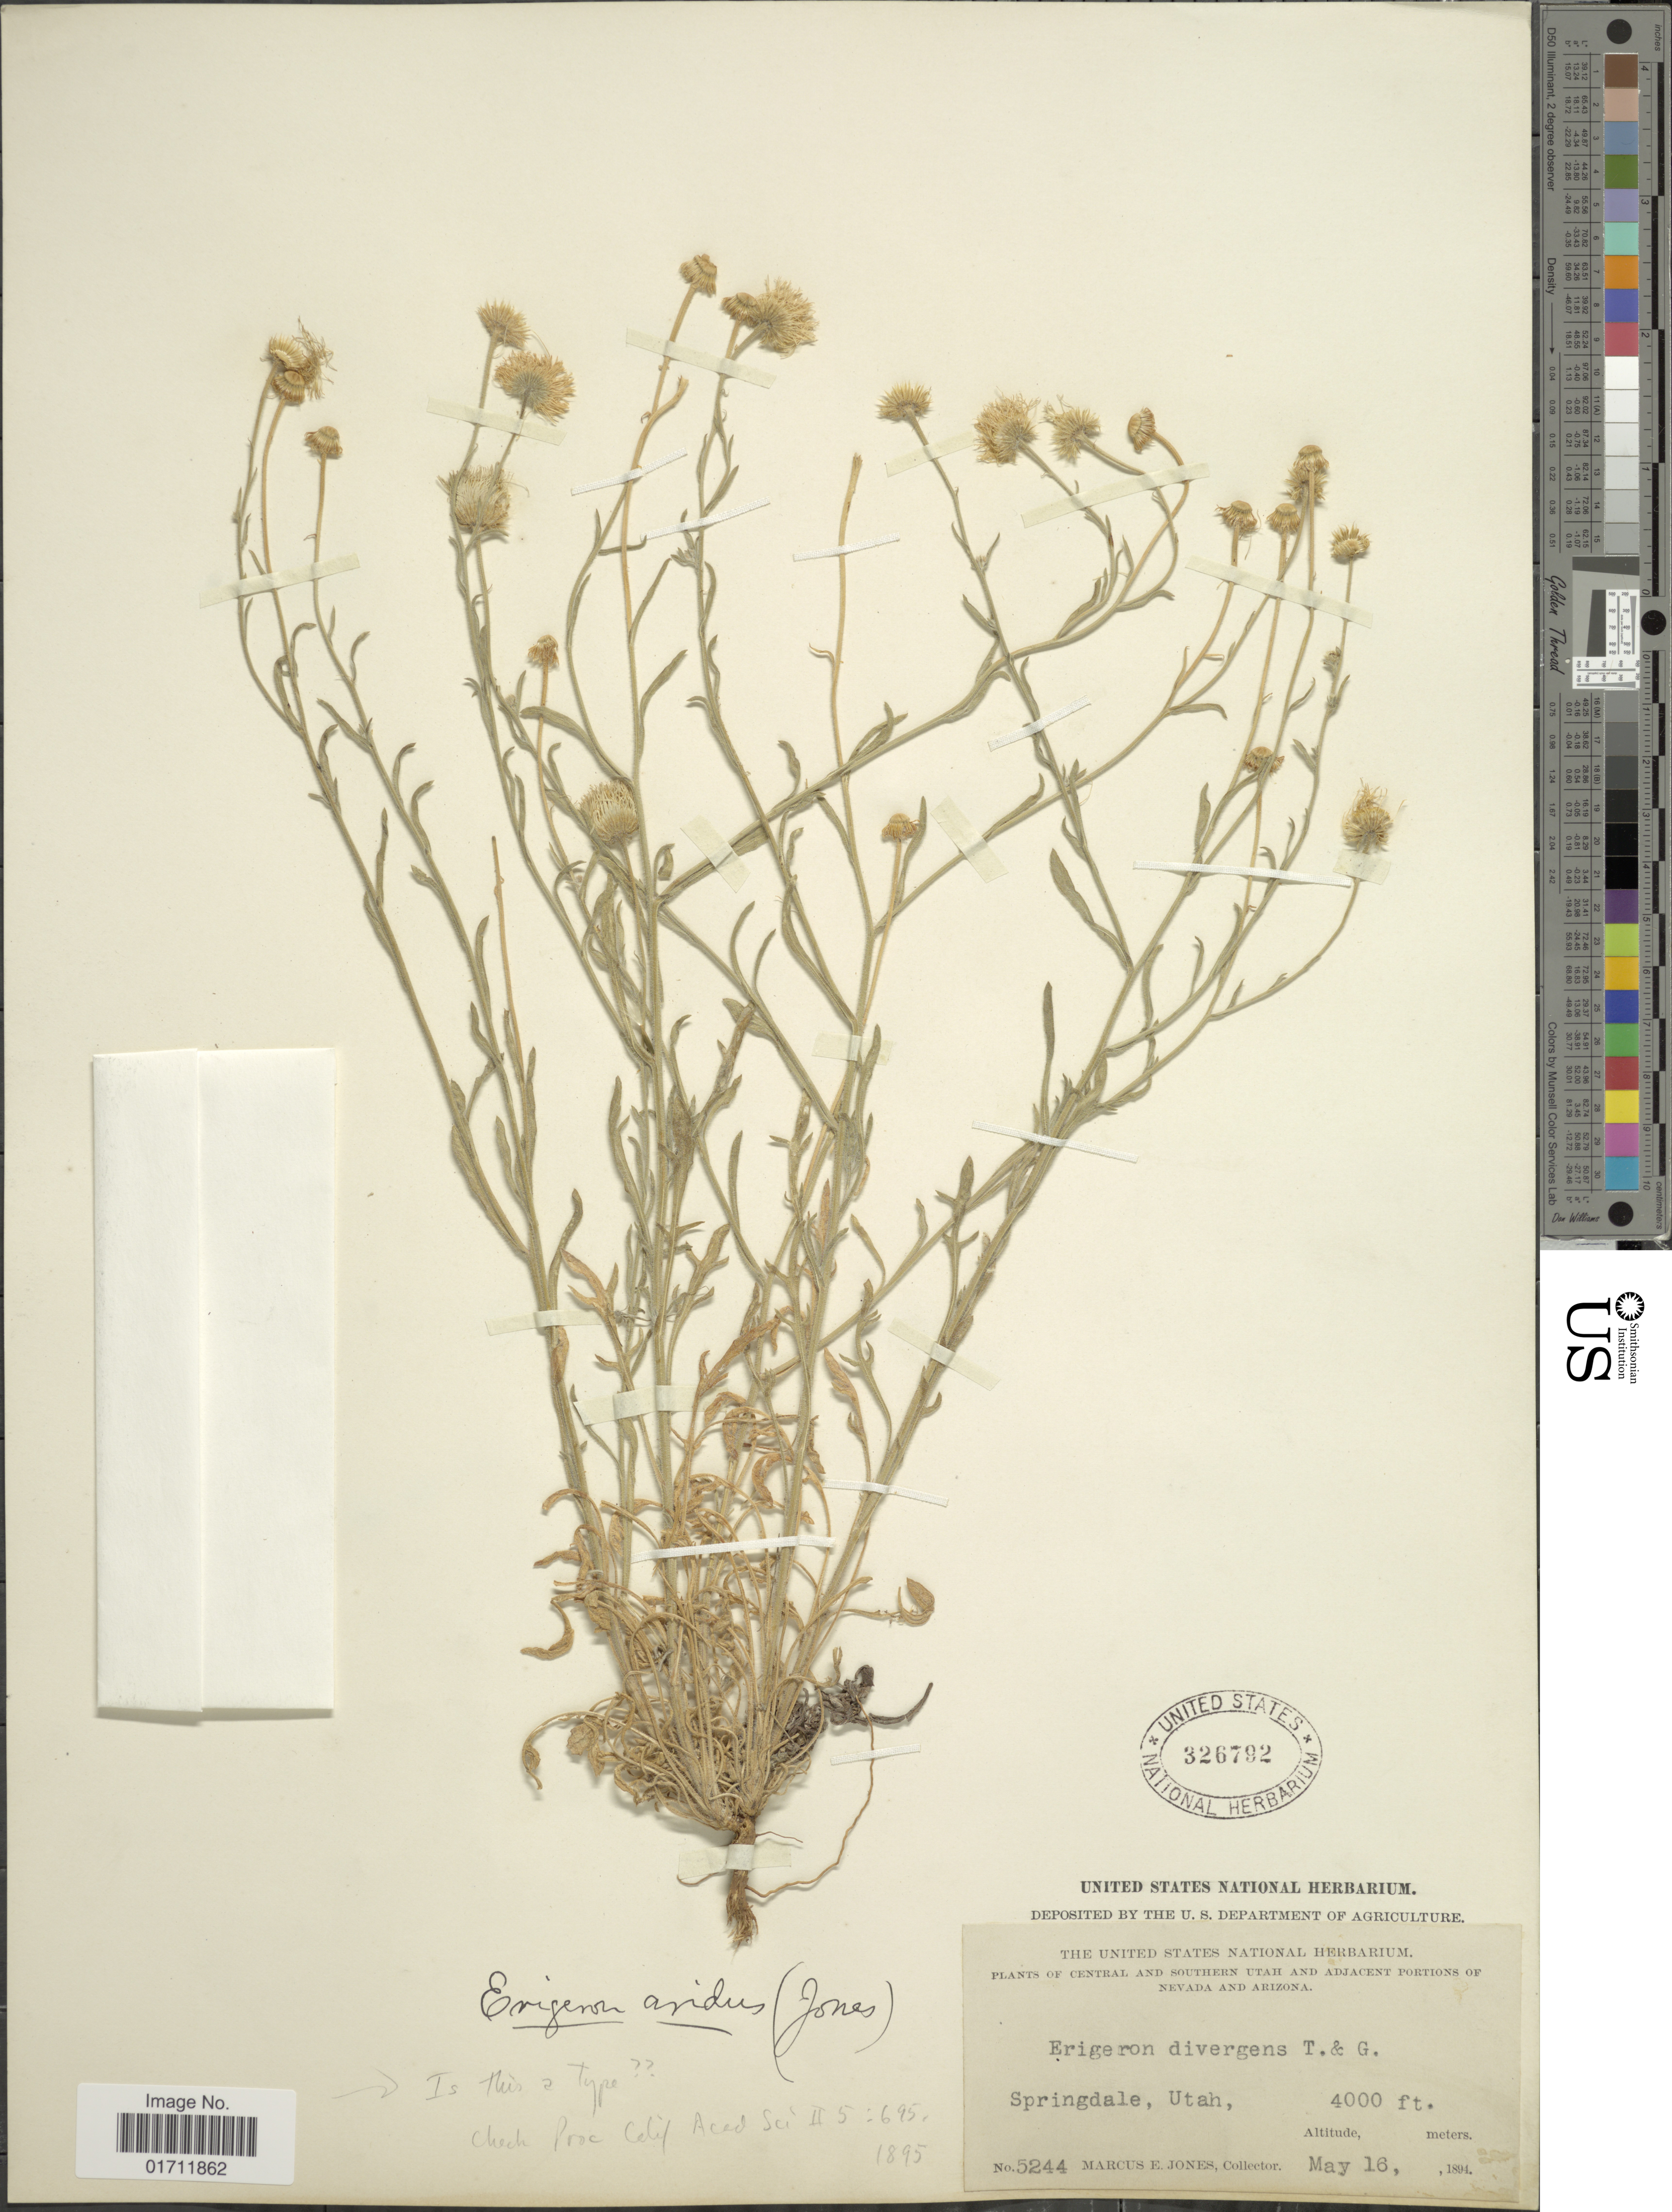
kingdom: Plantae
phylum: Tracheophyta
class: Magnoliopsida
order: Asterales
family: Asteraceae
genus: Erigeron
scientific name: Erigeron divergens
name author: Torr. & A. Gray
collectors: M. E. Jones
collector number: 5244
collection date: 1894-05-16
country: United States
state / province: Arizona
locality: Central and Southern Utah and Adjacent portions of Nevada and Arizona, Springdale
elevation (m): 1219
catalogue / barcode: US 326792